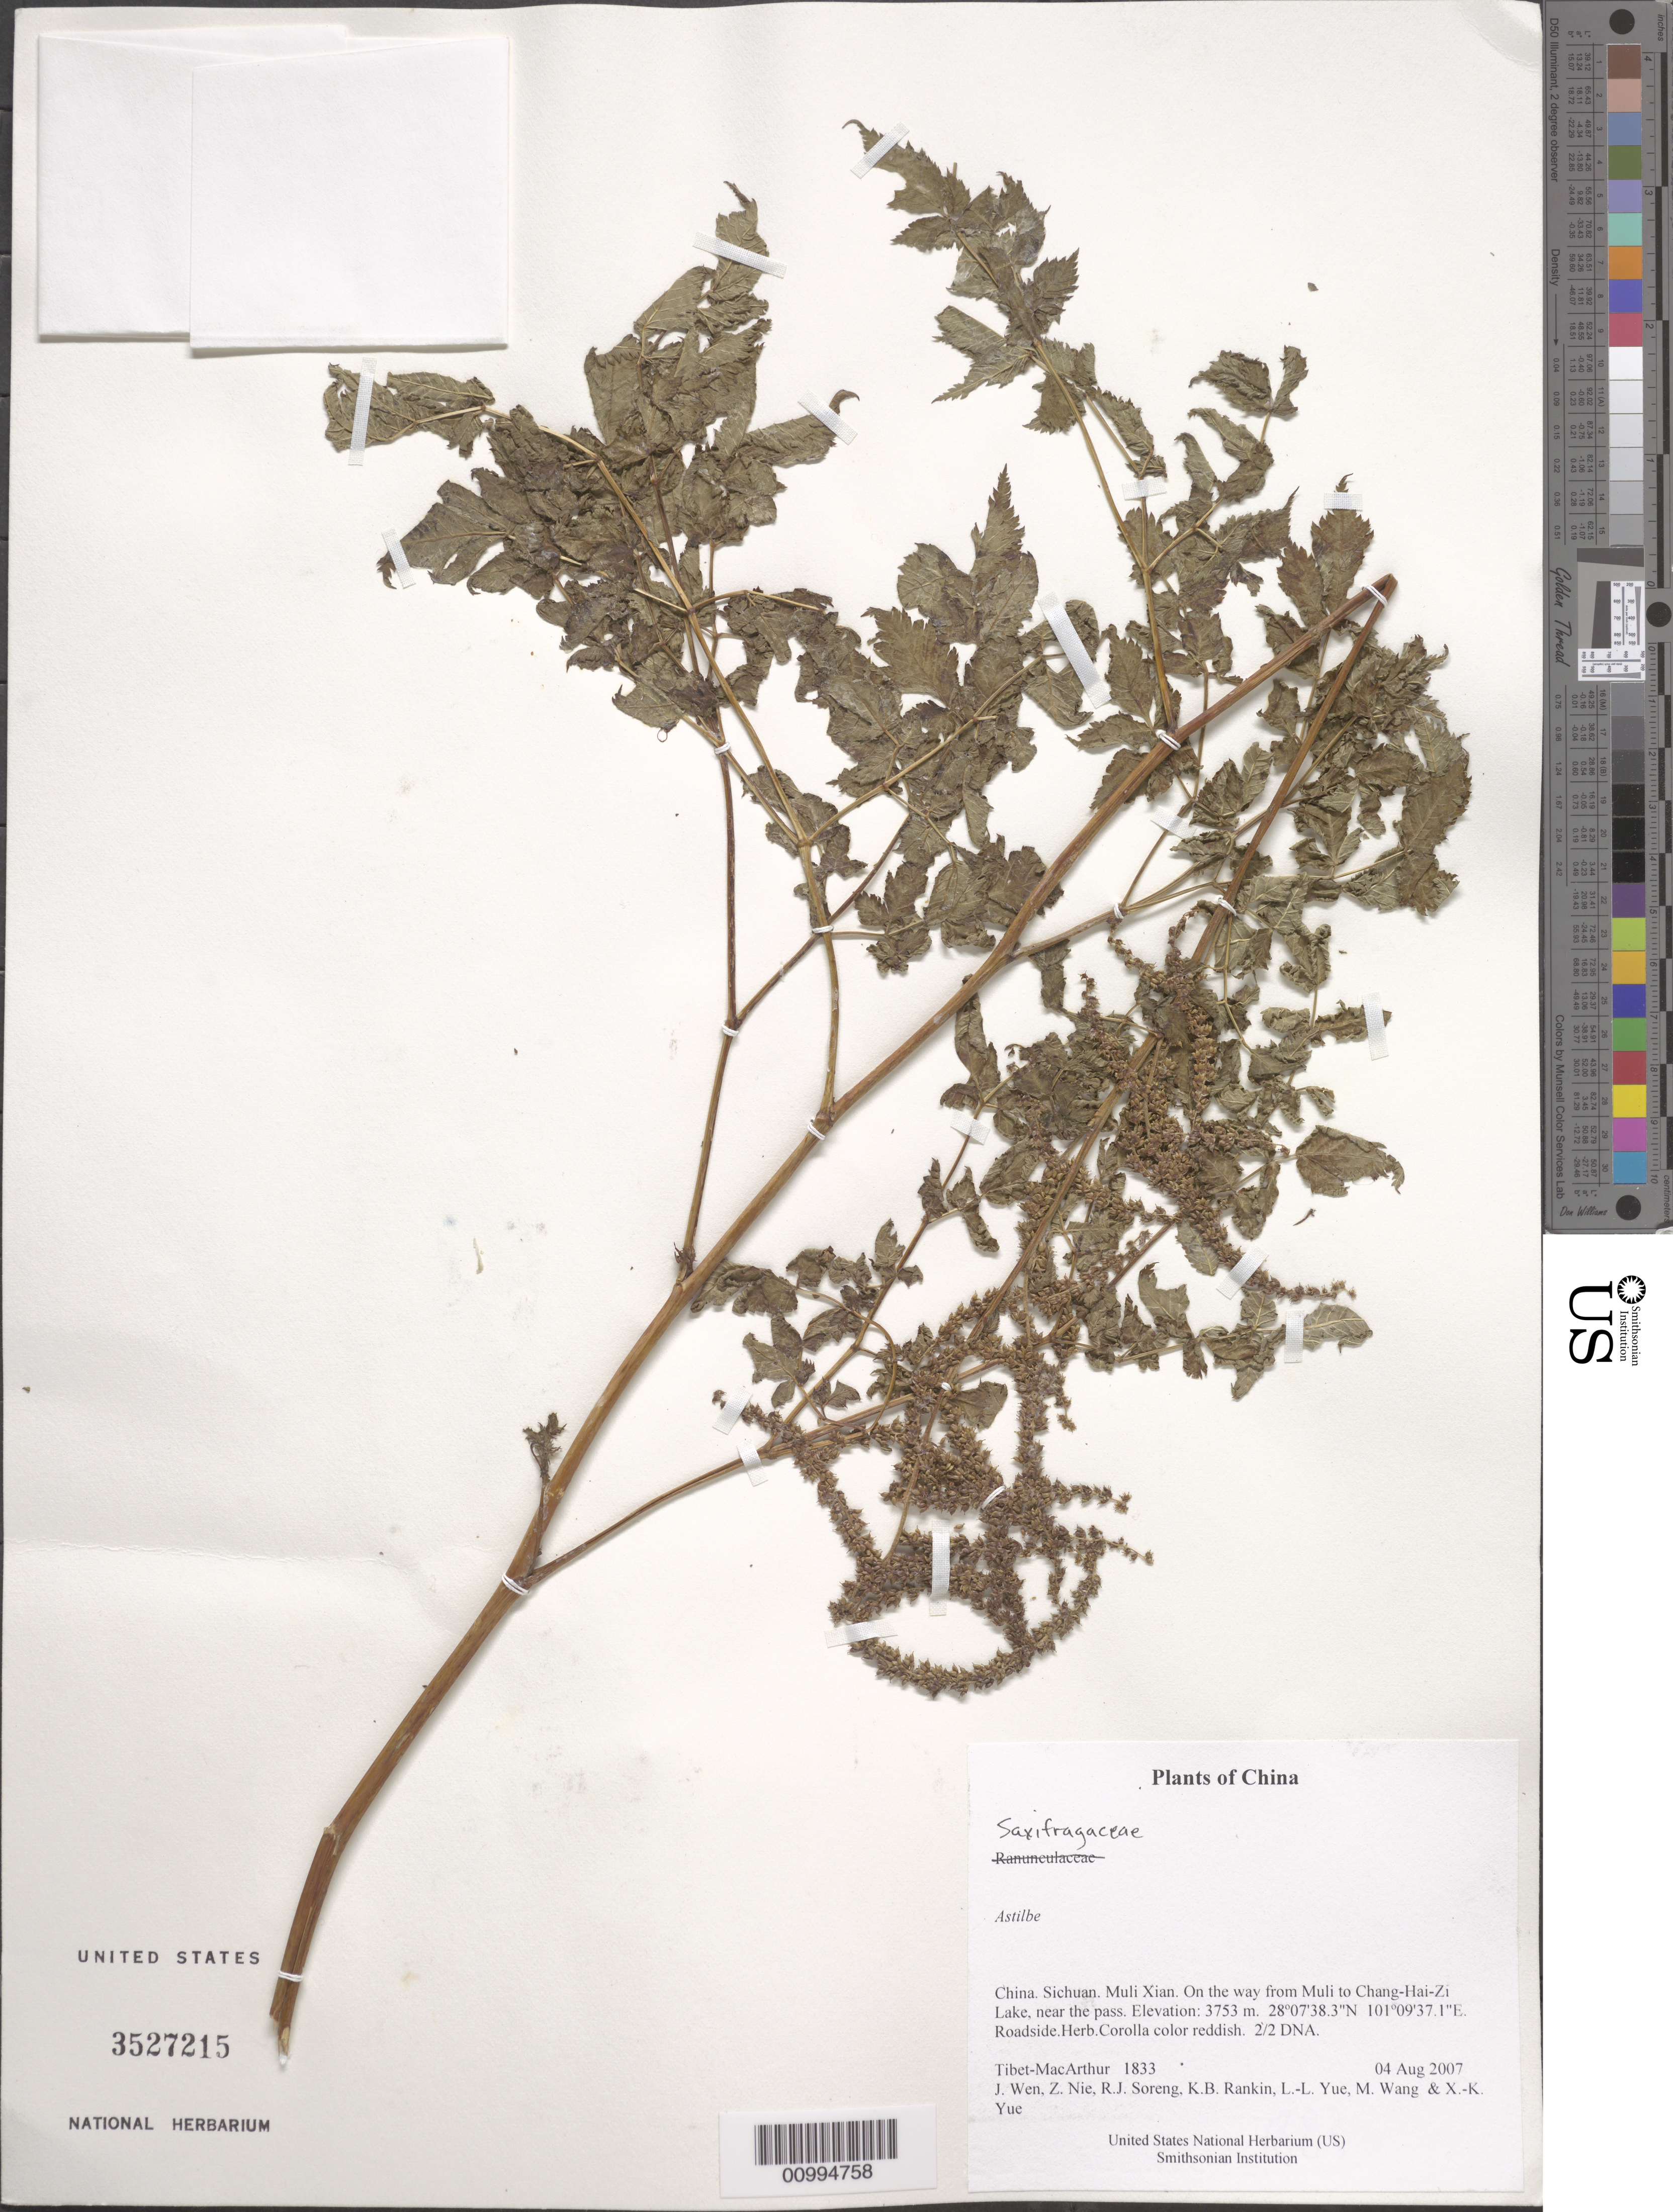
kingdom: Plantae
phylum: Tracheophyta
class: Magnoliopsida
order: Saxifragales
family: Saxifragaceae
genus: Astilbe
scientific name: Astilbe sp.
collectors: Tibet-MacArthur, J. Wen, Z. Nie, R. J. Soreng, K. Rankin, L. Yue, M. Wang & X. Yue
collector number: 1833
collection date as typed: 04 Aug 2007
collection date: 2007-08-04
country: China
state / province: Sichuan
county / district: Muli Xian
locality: On the way from Muli to Chang-Hai-Zi Lake, near the pass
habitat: Roadside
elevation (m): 3753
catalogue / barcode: US 3527215